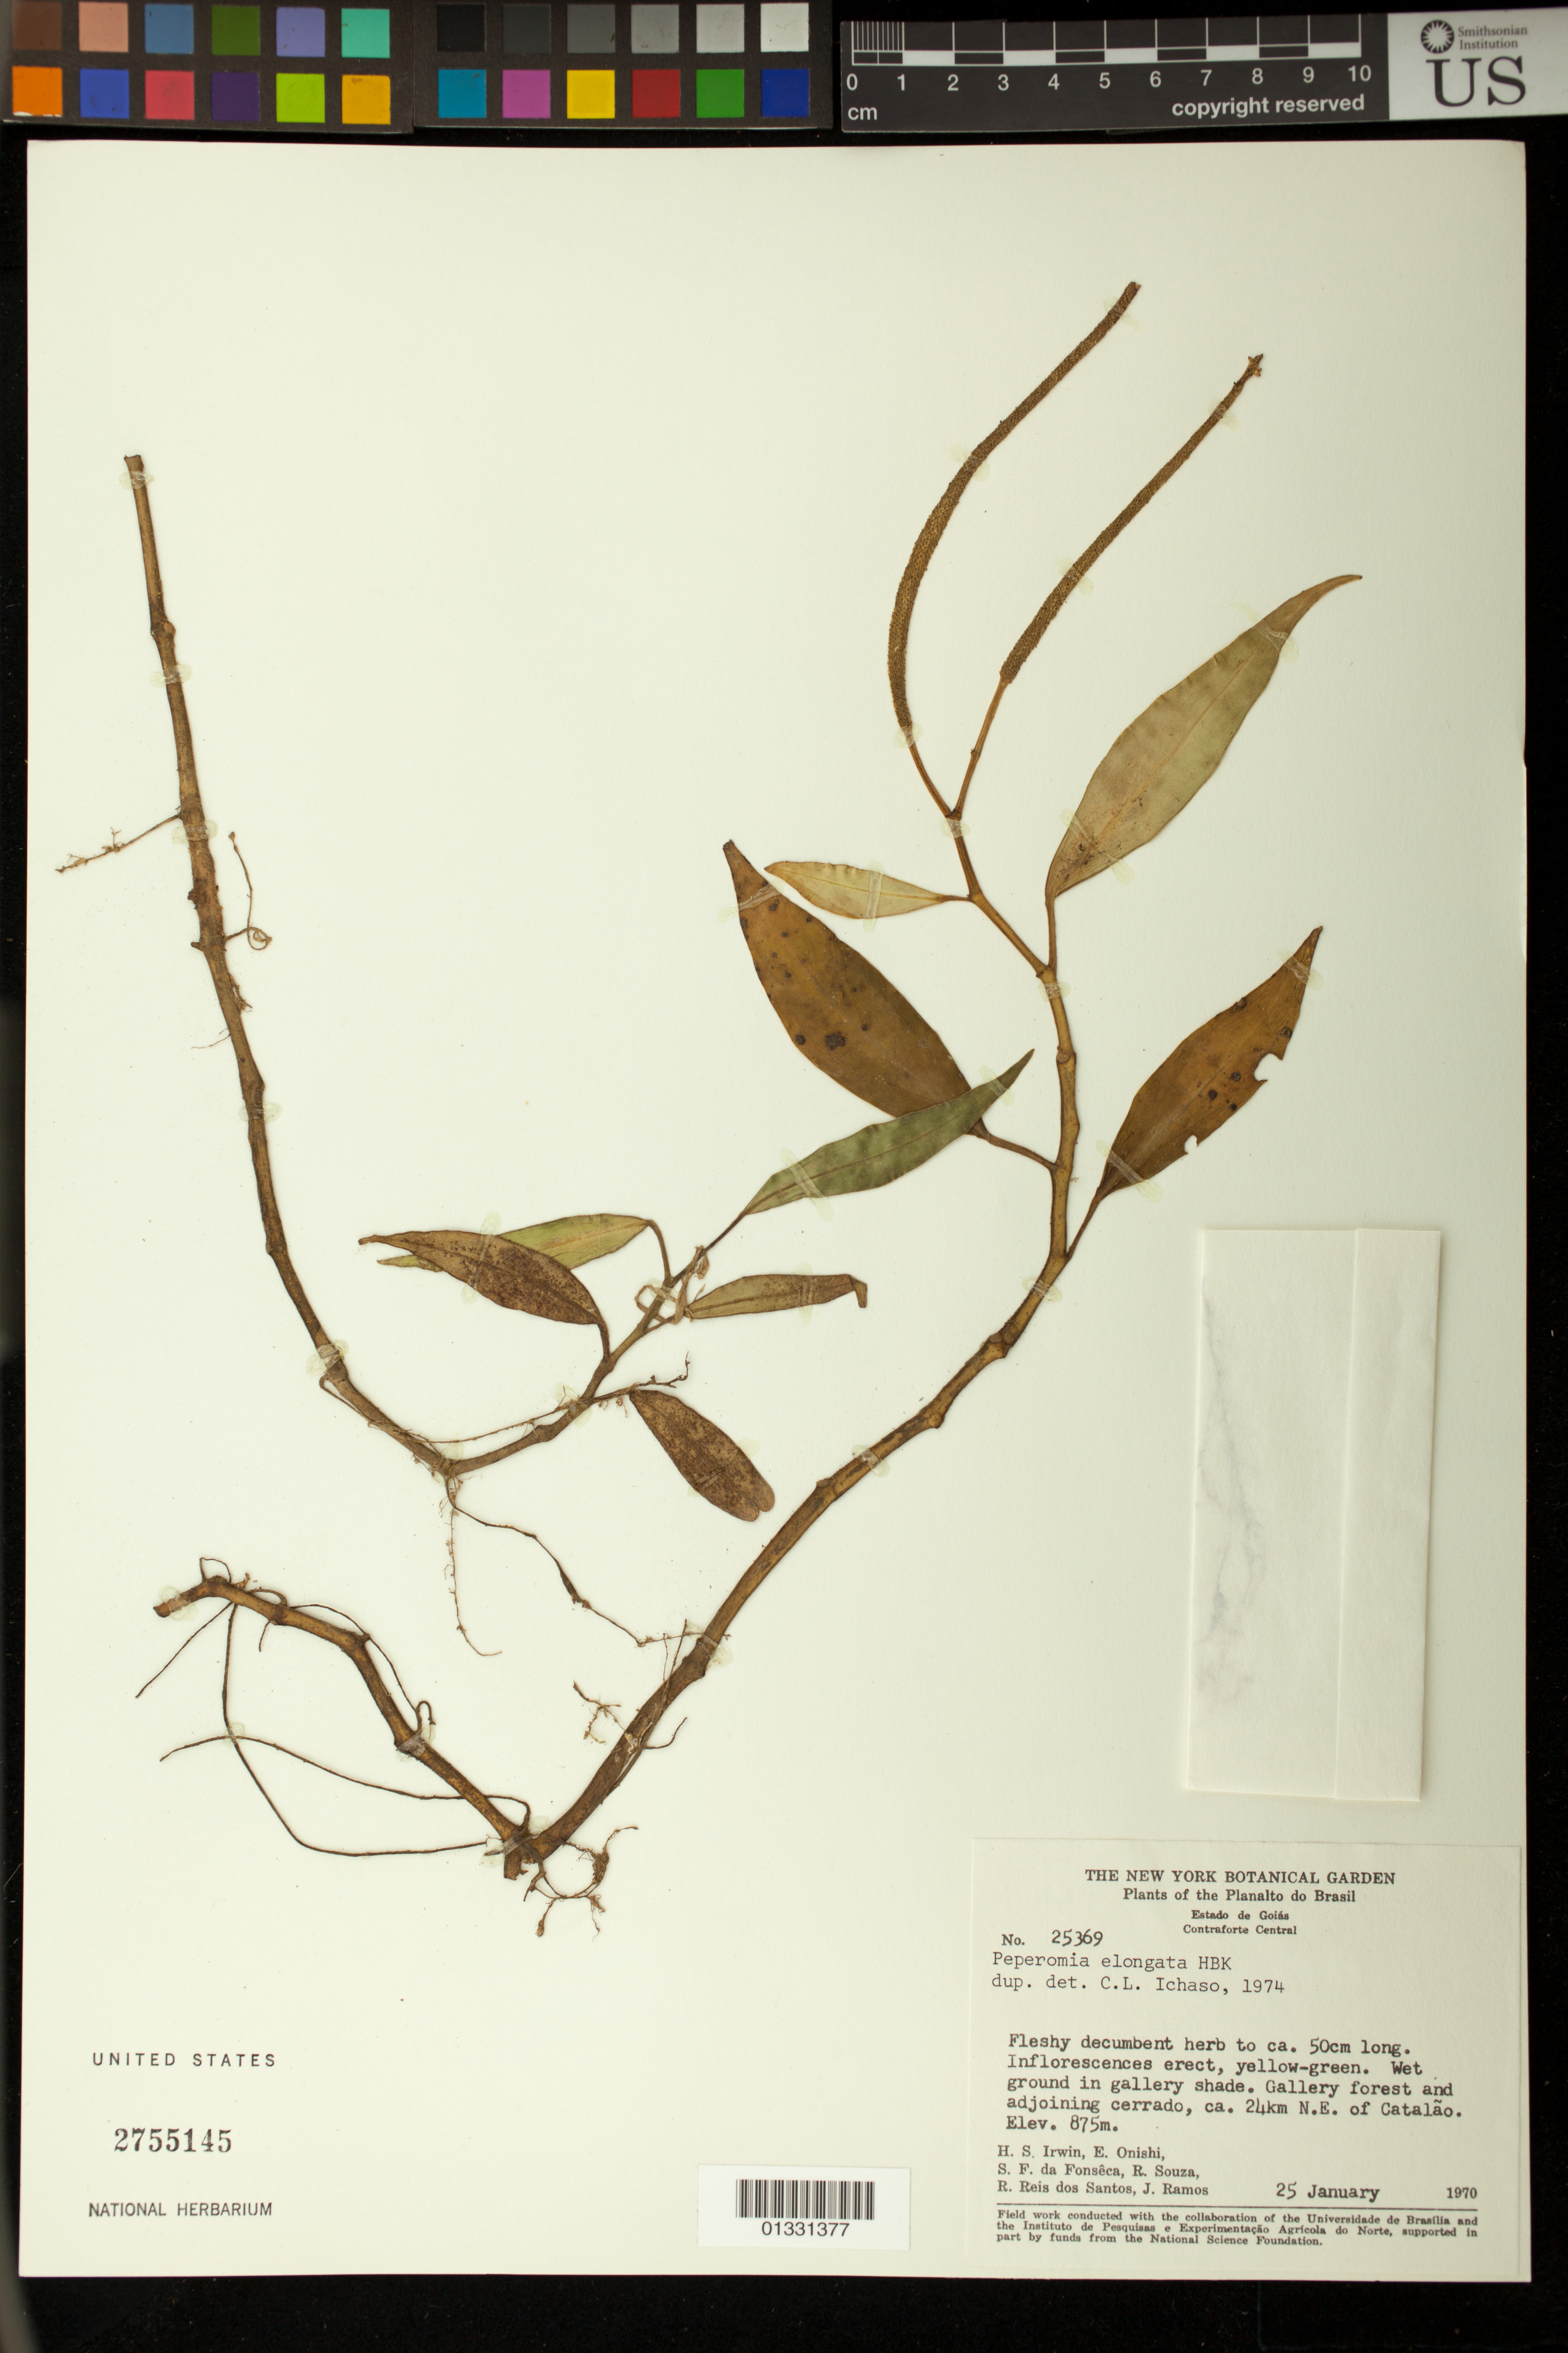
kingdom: Plantae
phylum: Tracheophyta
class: Magnoliopsida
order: Piperales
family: Piperaceae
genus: Peperomia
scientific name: Peperomia elongata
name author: Kunth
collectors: H. Irwin, E. Onishi, S. F. Fonsêca, R. Souza, R. R. Santos & J. Ramos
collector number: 25369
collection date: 1970-01-25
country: Brazil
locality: ca. 24km N.E. of Catalão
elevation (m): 875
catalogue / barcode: US 2755145